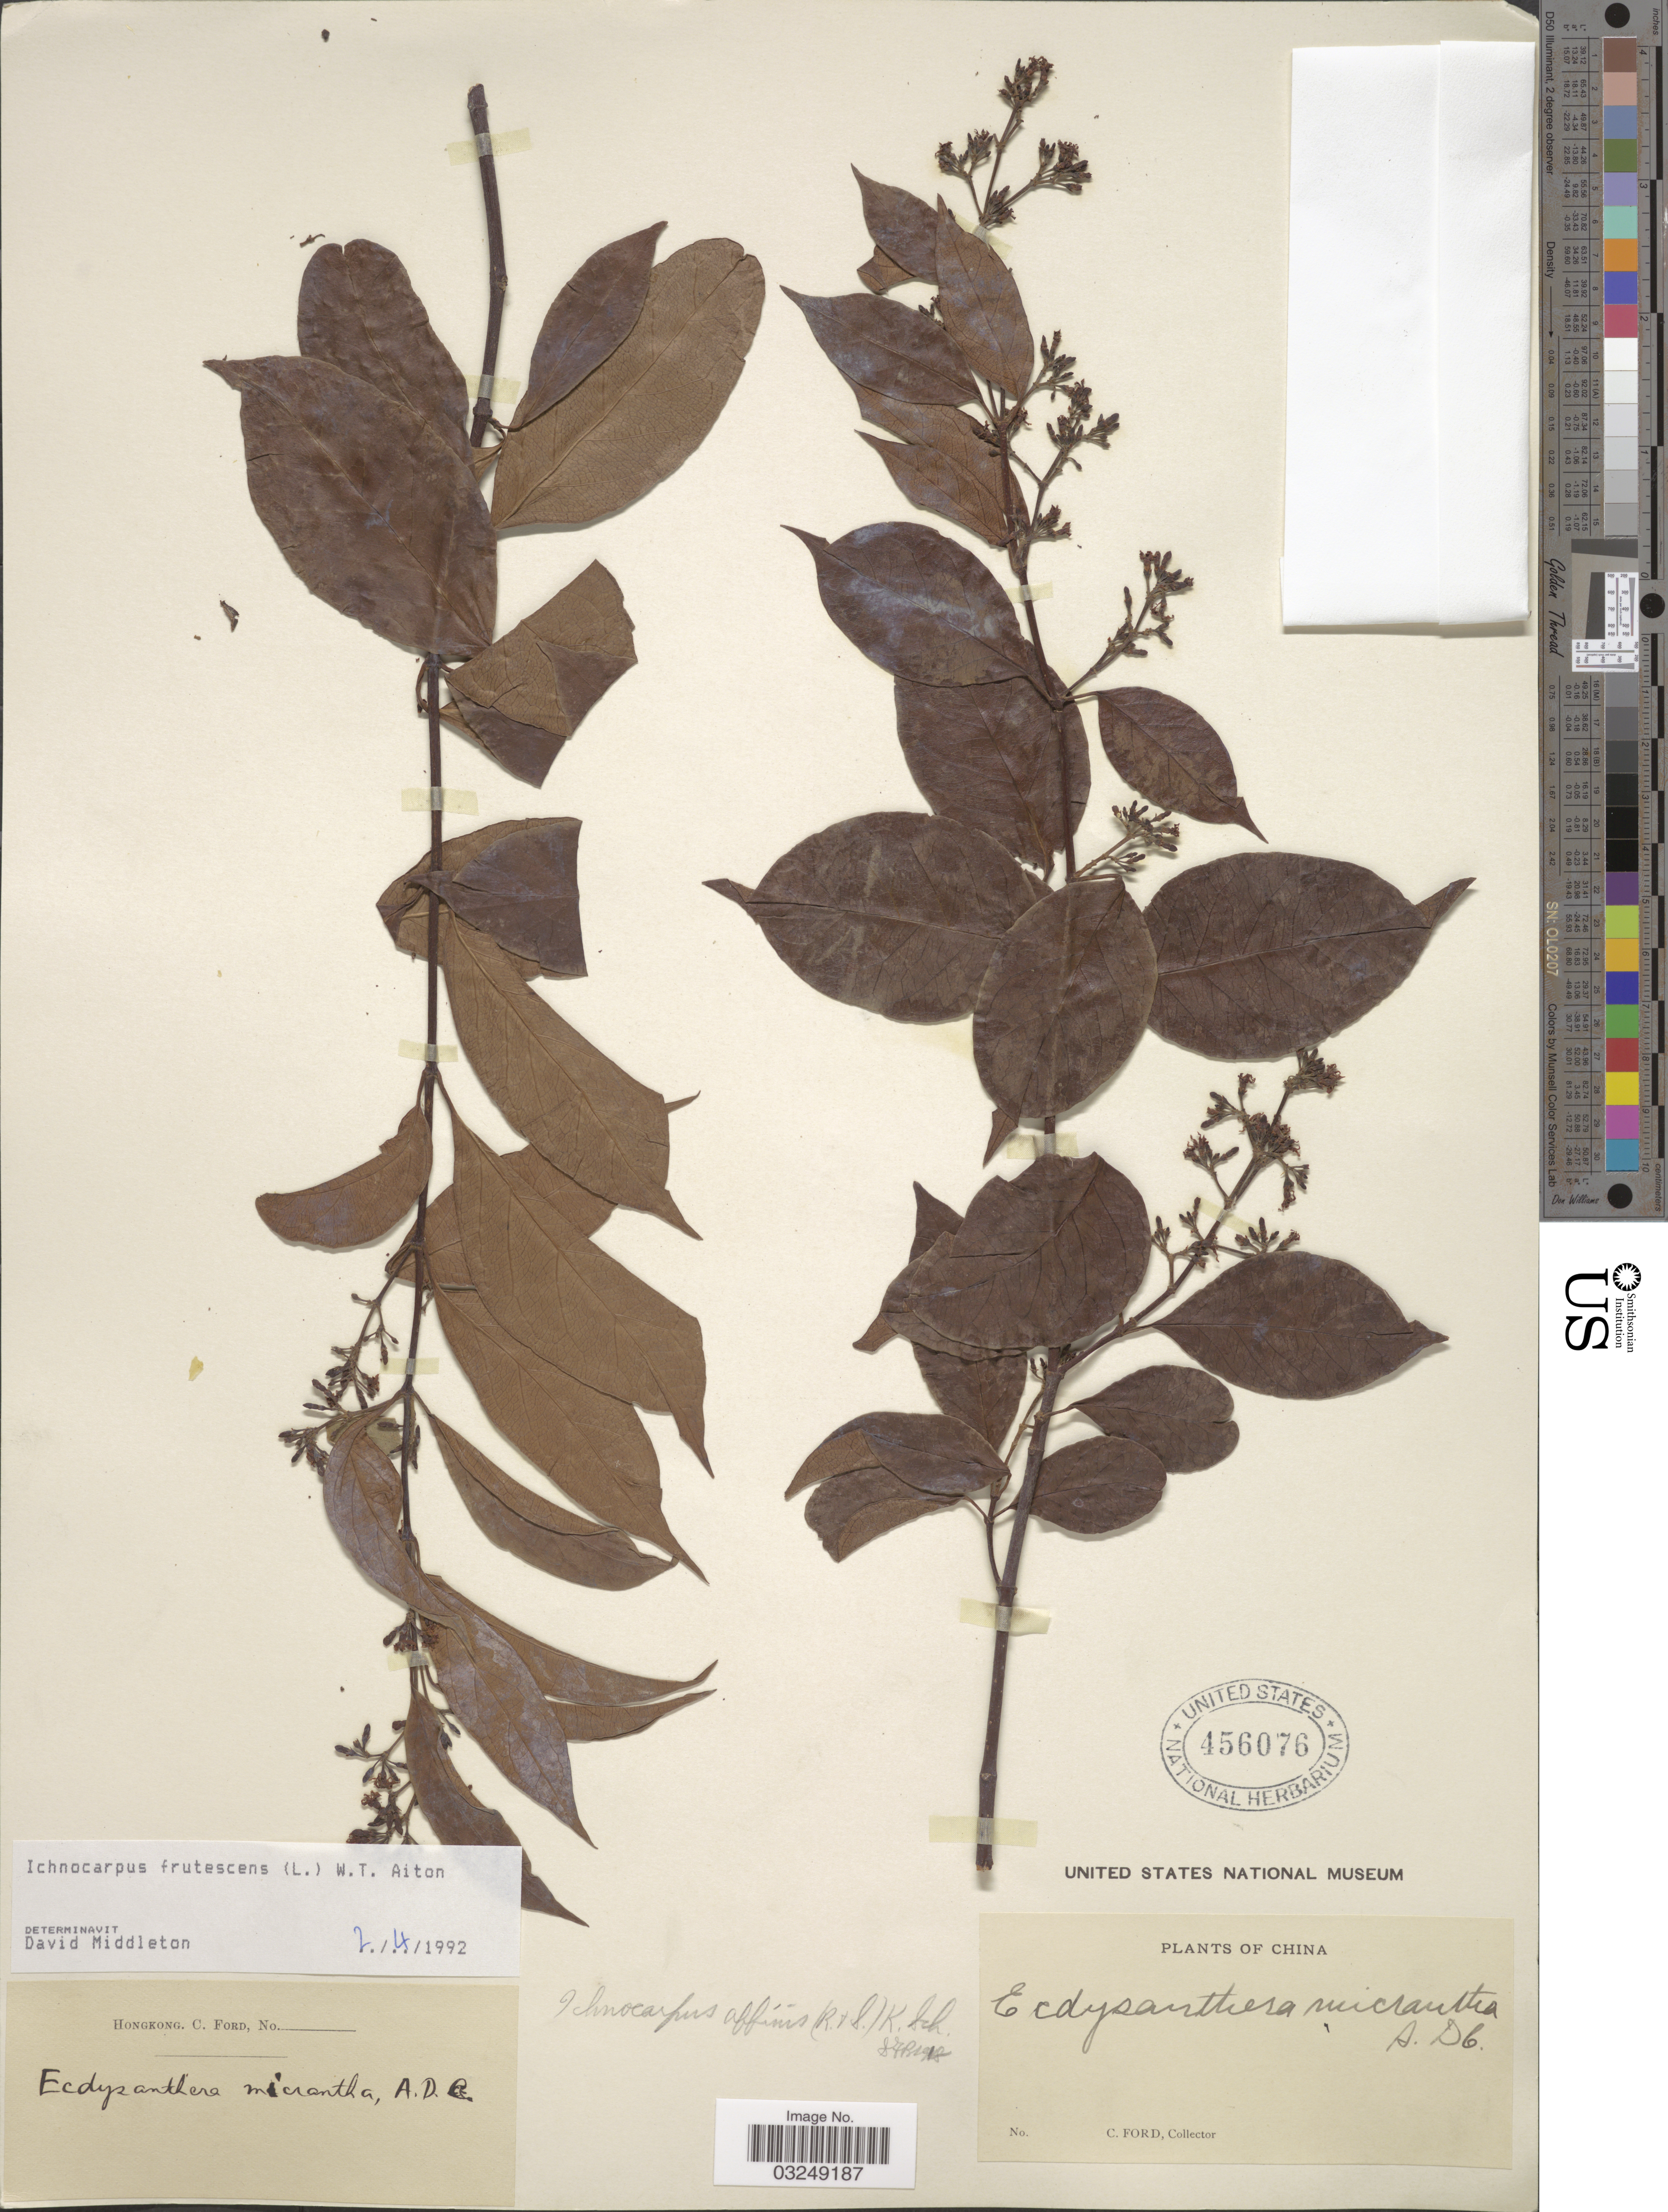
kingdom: Plantae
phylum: Tracheophyta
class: Magnoliopsida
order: Gentianales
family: Apocynaceae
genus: Ichnocarpus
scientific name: Ichnocarpus frutescens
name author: (L.) W.T. Aiton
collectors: C. Ford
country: China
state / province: Hong Kong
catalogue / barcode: US 456076